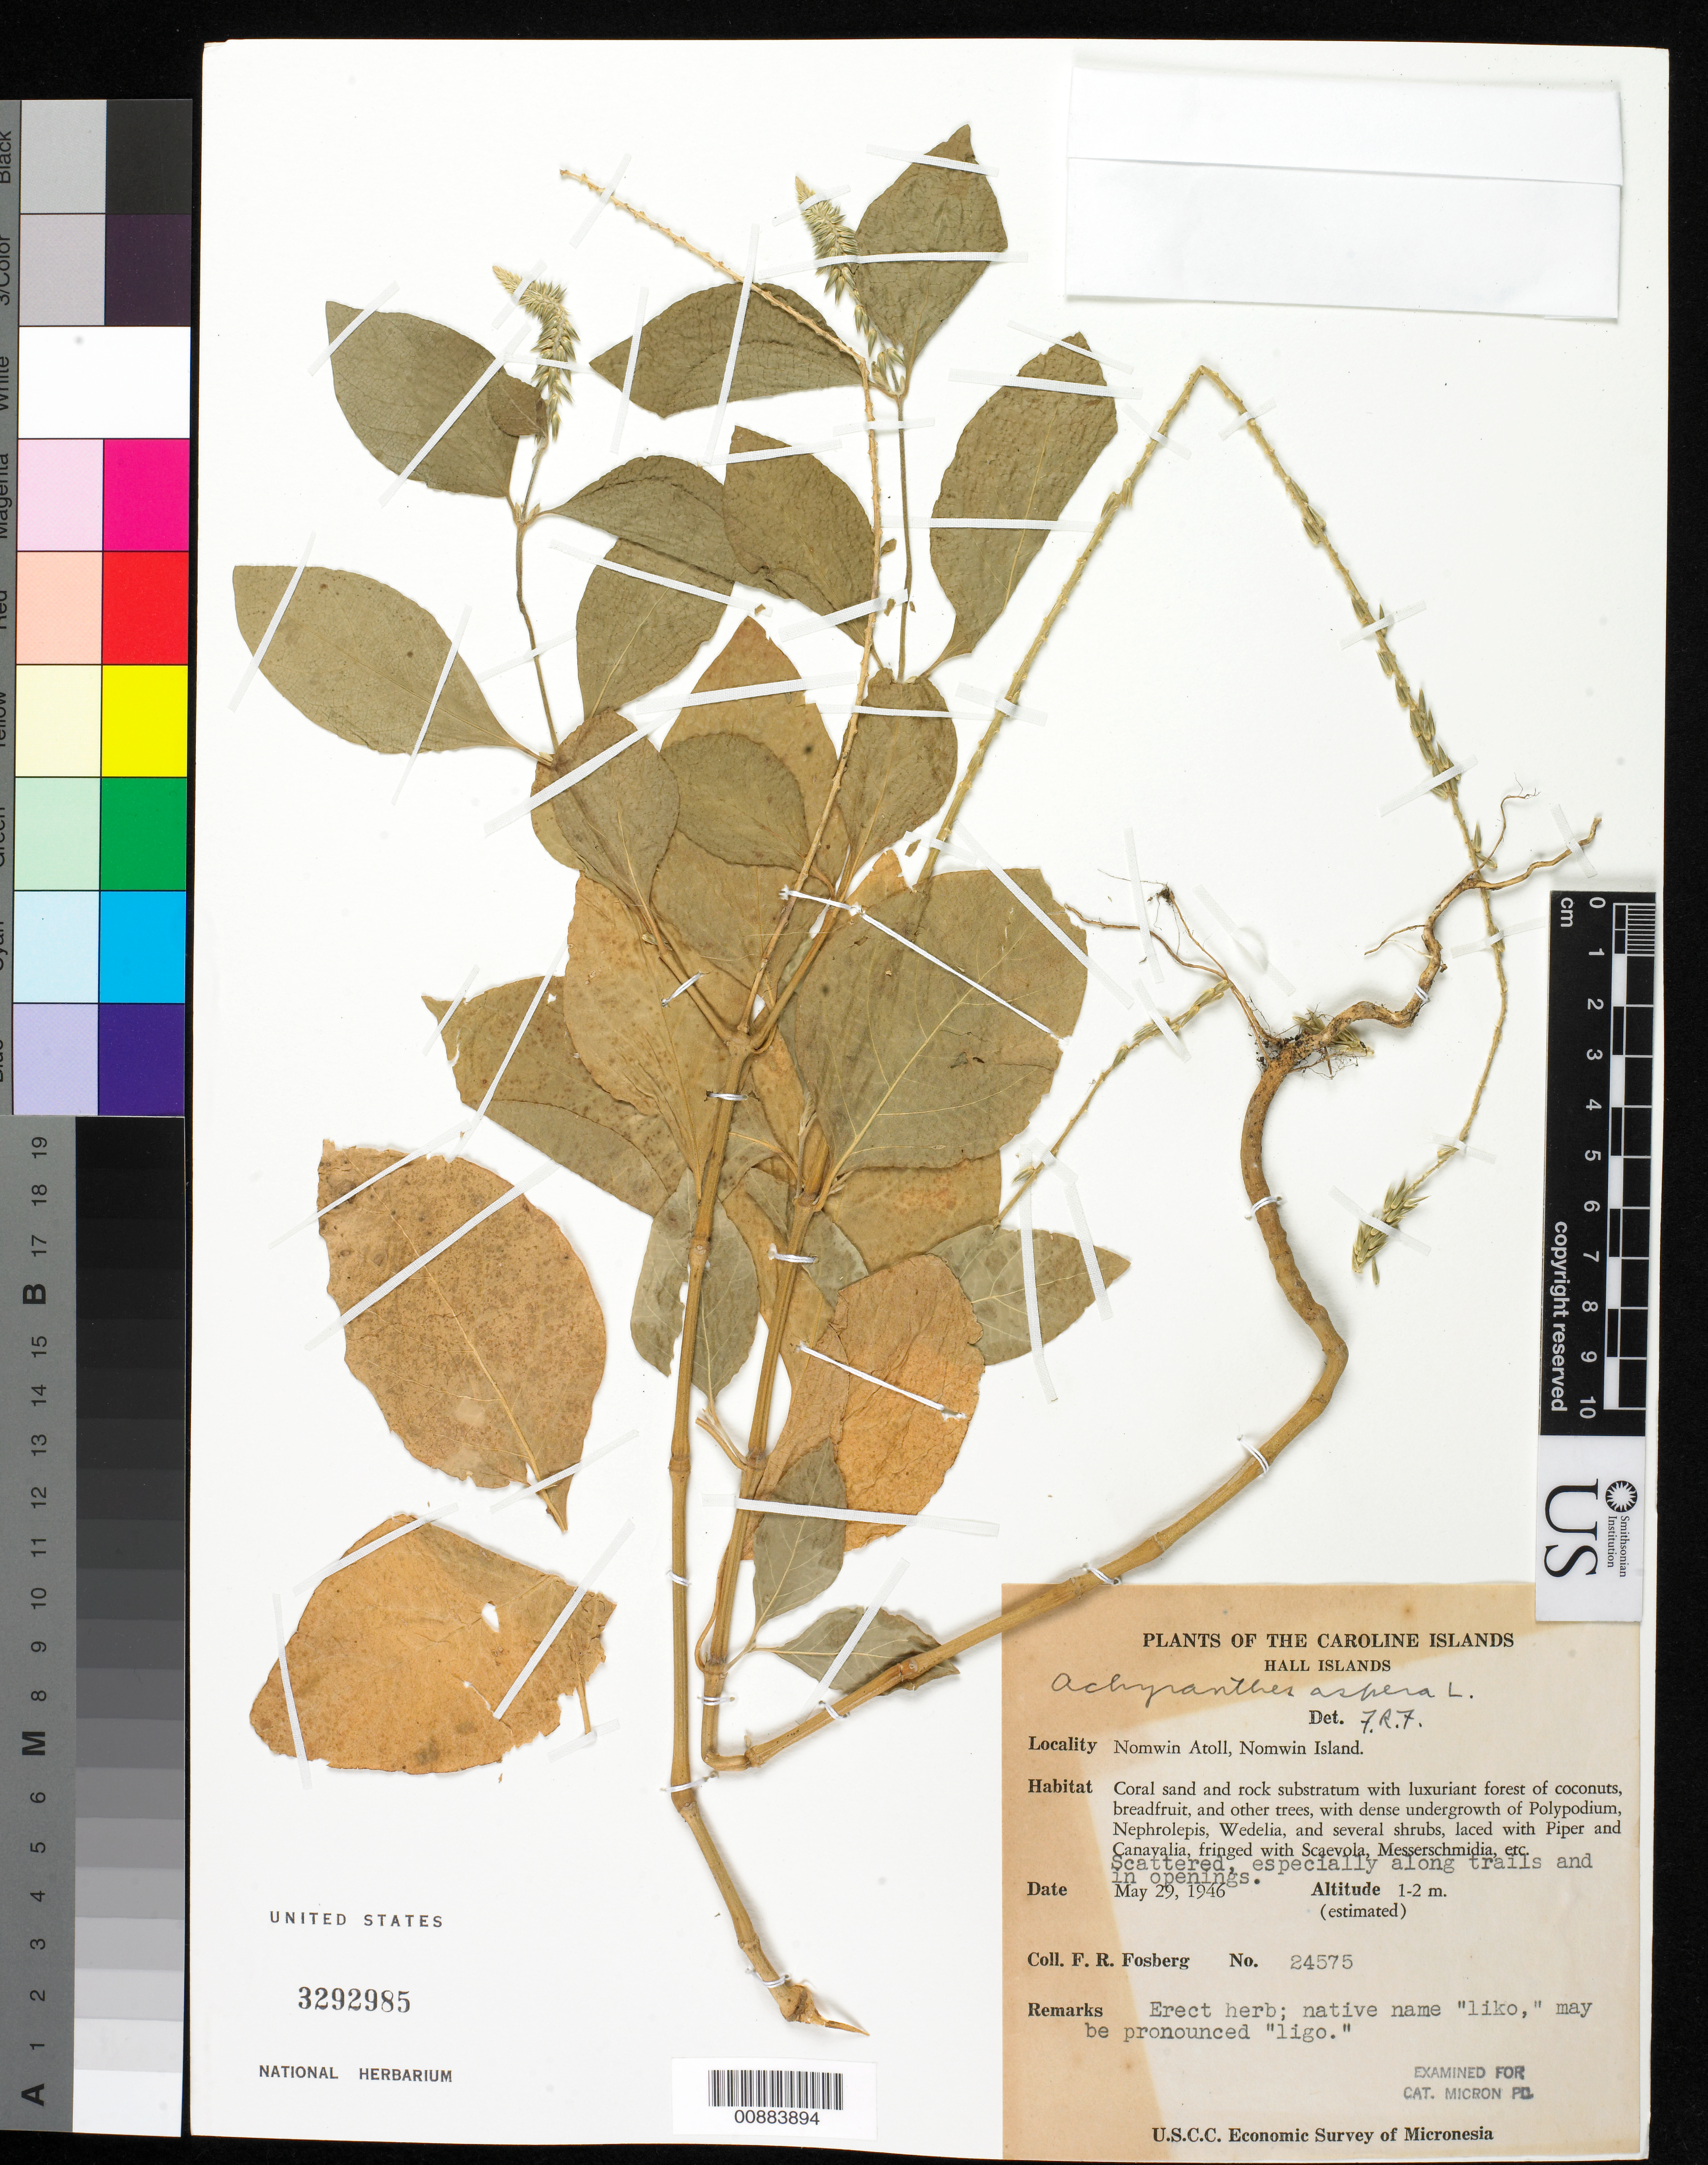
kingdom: Plantae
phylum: Tracheophyta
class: Magnoliopsida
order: Caryophyllales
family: Amaranthaceae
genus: Achyranthes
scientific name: Achyranthes aspera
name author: L.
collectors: F. R. Fosberg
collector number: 24575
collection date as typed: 29 May 1946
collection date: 1946-05-29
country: Micronesia, Federated States of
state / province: Truk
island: Nomwin Atoll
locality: Nomwin Atoll, Nomwin Islet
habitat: Coral sand & rock substratum with dense undergrowth of several shrub. Scattered, especially along trails and in openings.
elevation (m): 1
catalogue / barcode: US 3292985